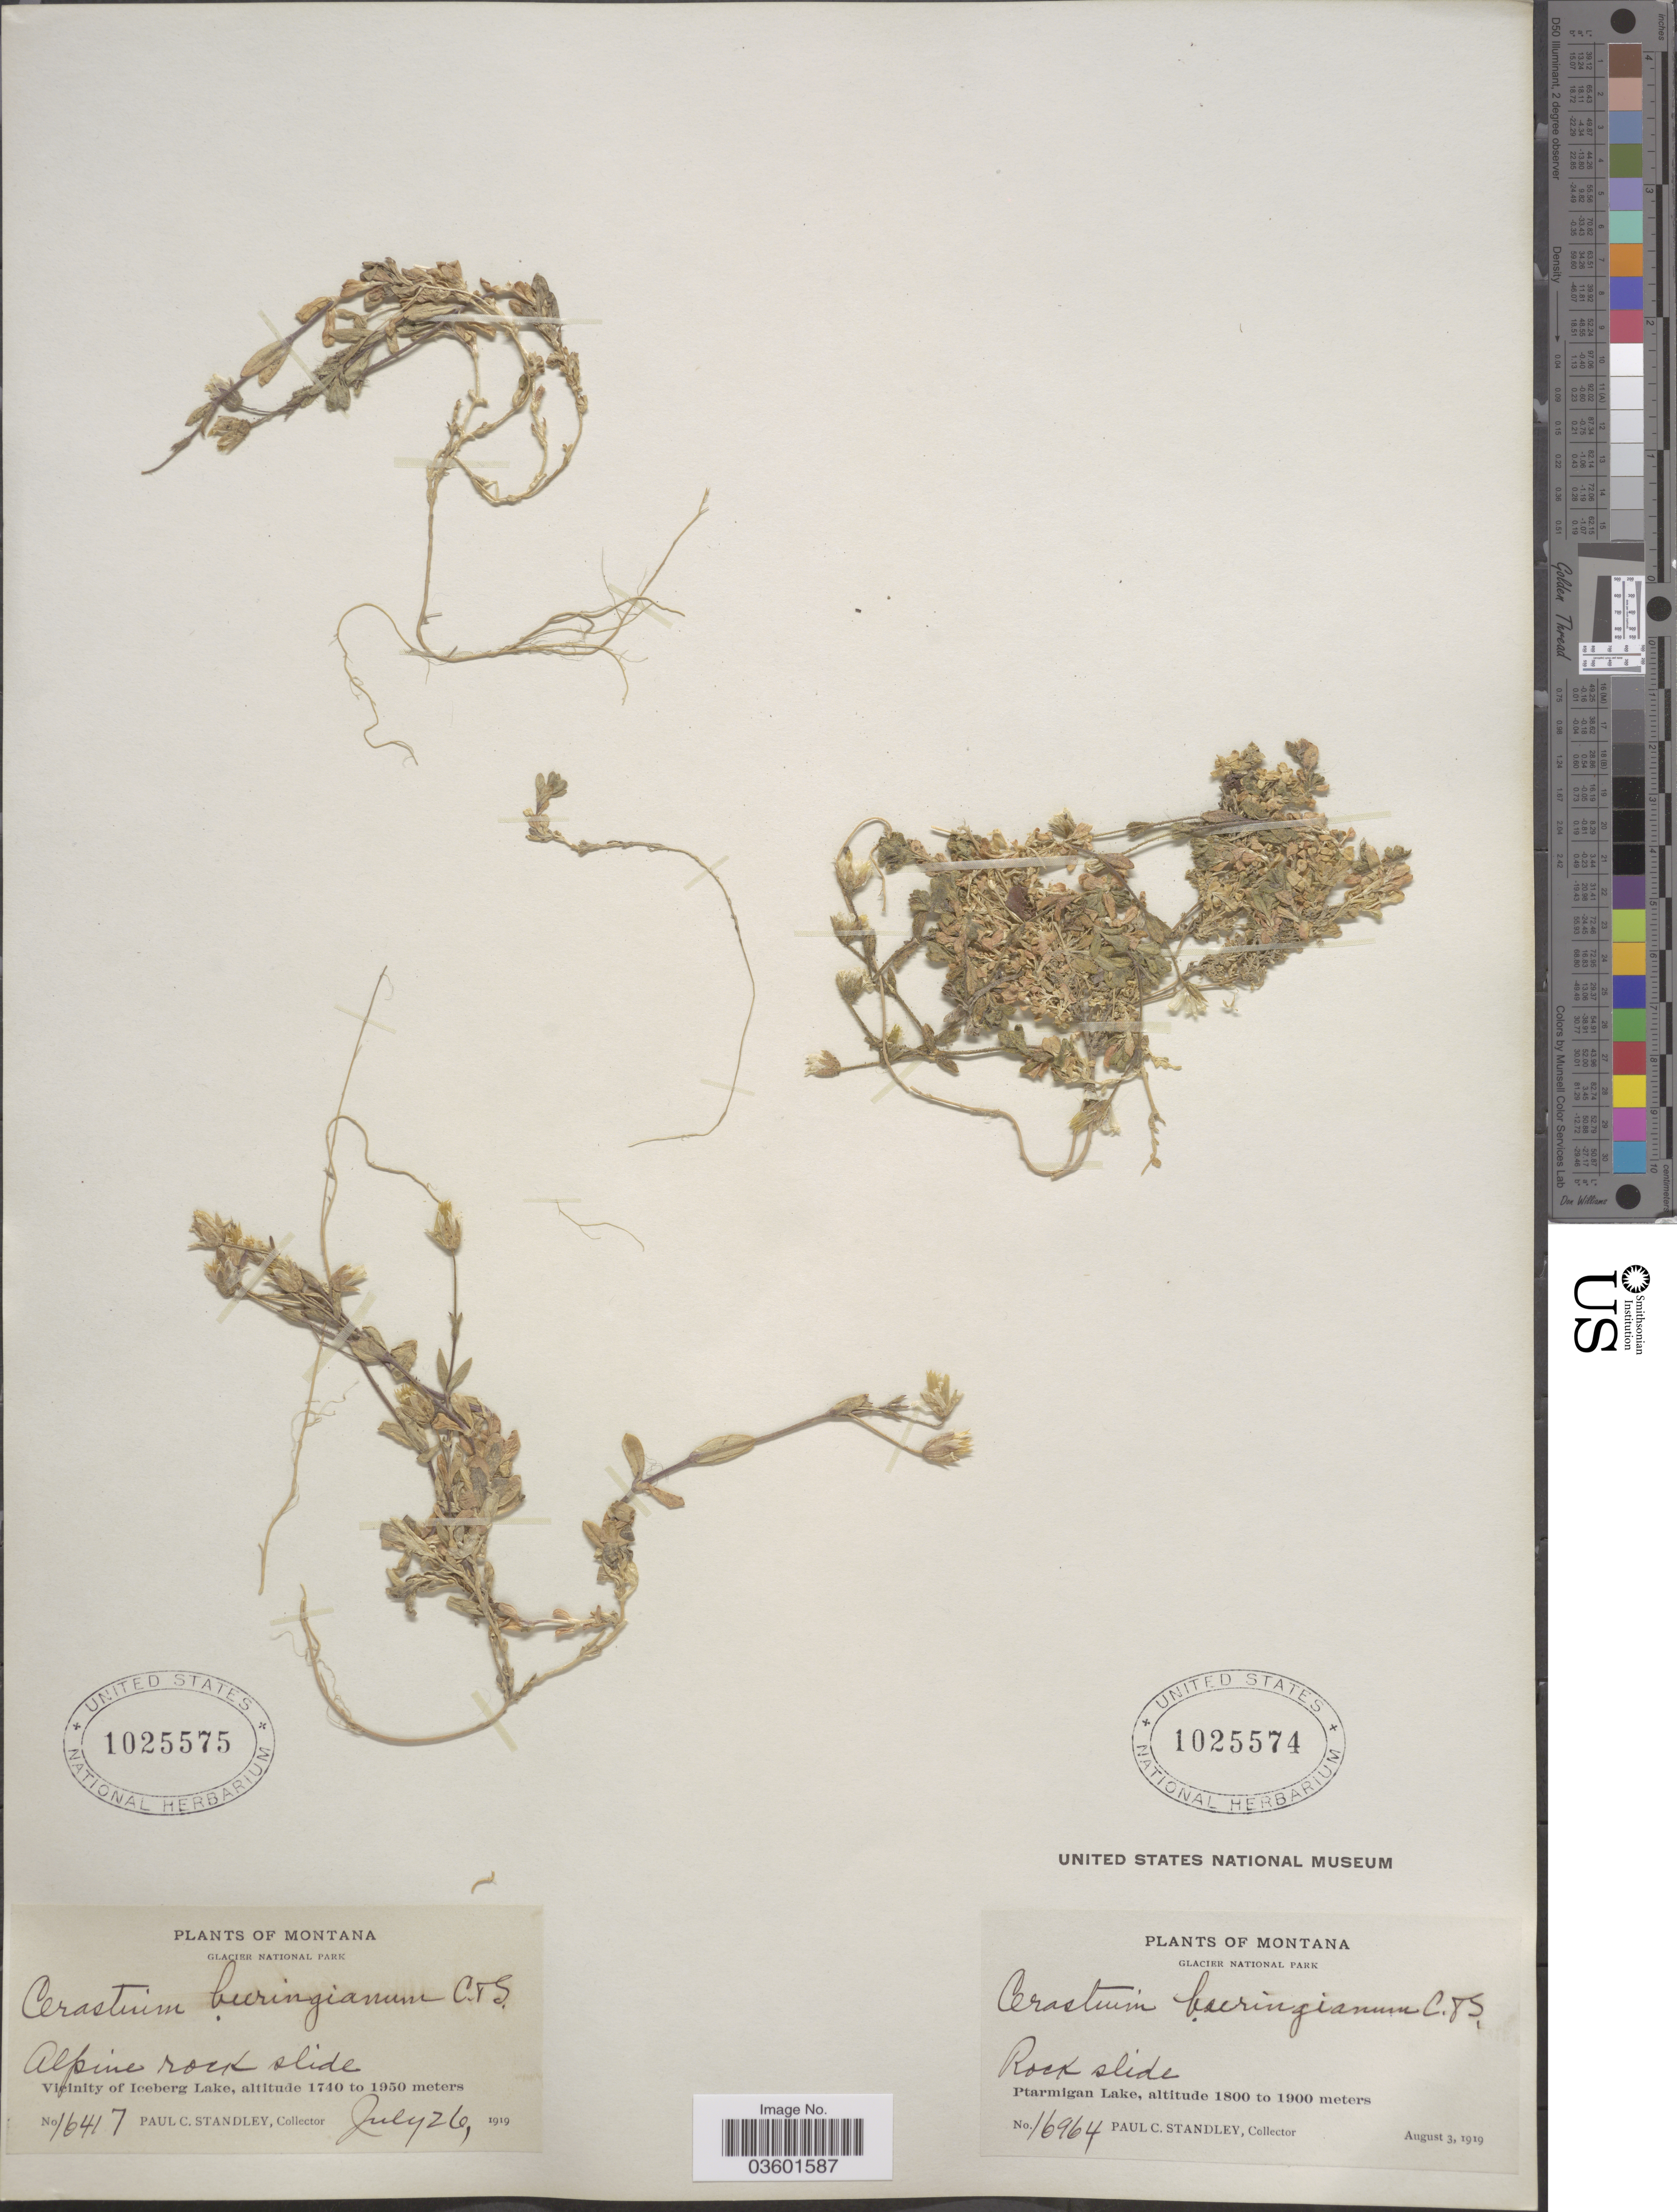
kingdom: Plantae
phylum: Tracheophyta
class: Magnoliopsida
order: Caryophyllales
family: Caryophyllaceae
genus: Cerastium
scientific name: Cerastium beeringianum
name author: Cham. & Schltdl.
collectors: P. C. Standley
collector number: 16964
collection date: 1919-08-03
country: United States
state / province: Montana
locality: Glacier National Park. Ptarmigan Lake.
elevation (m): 1800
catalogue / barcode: US 1025574